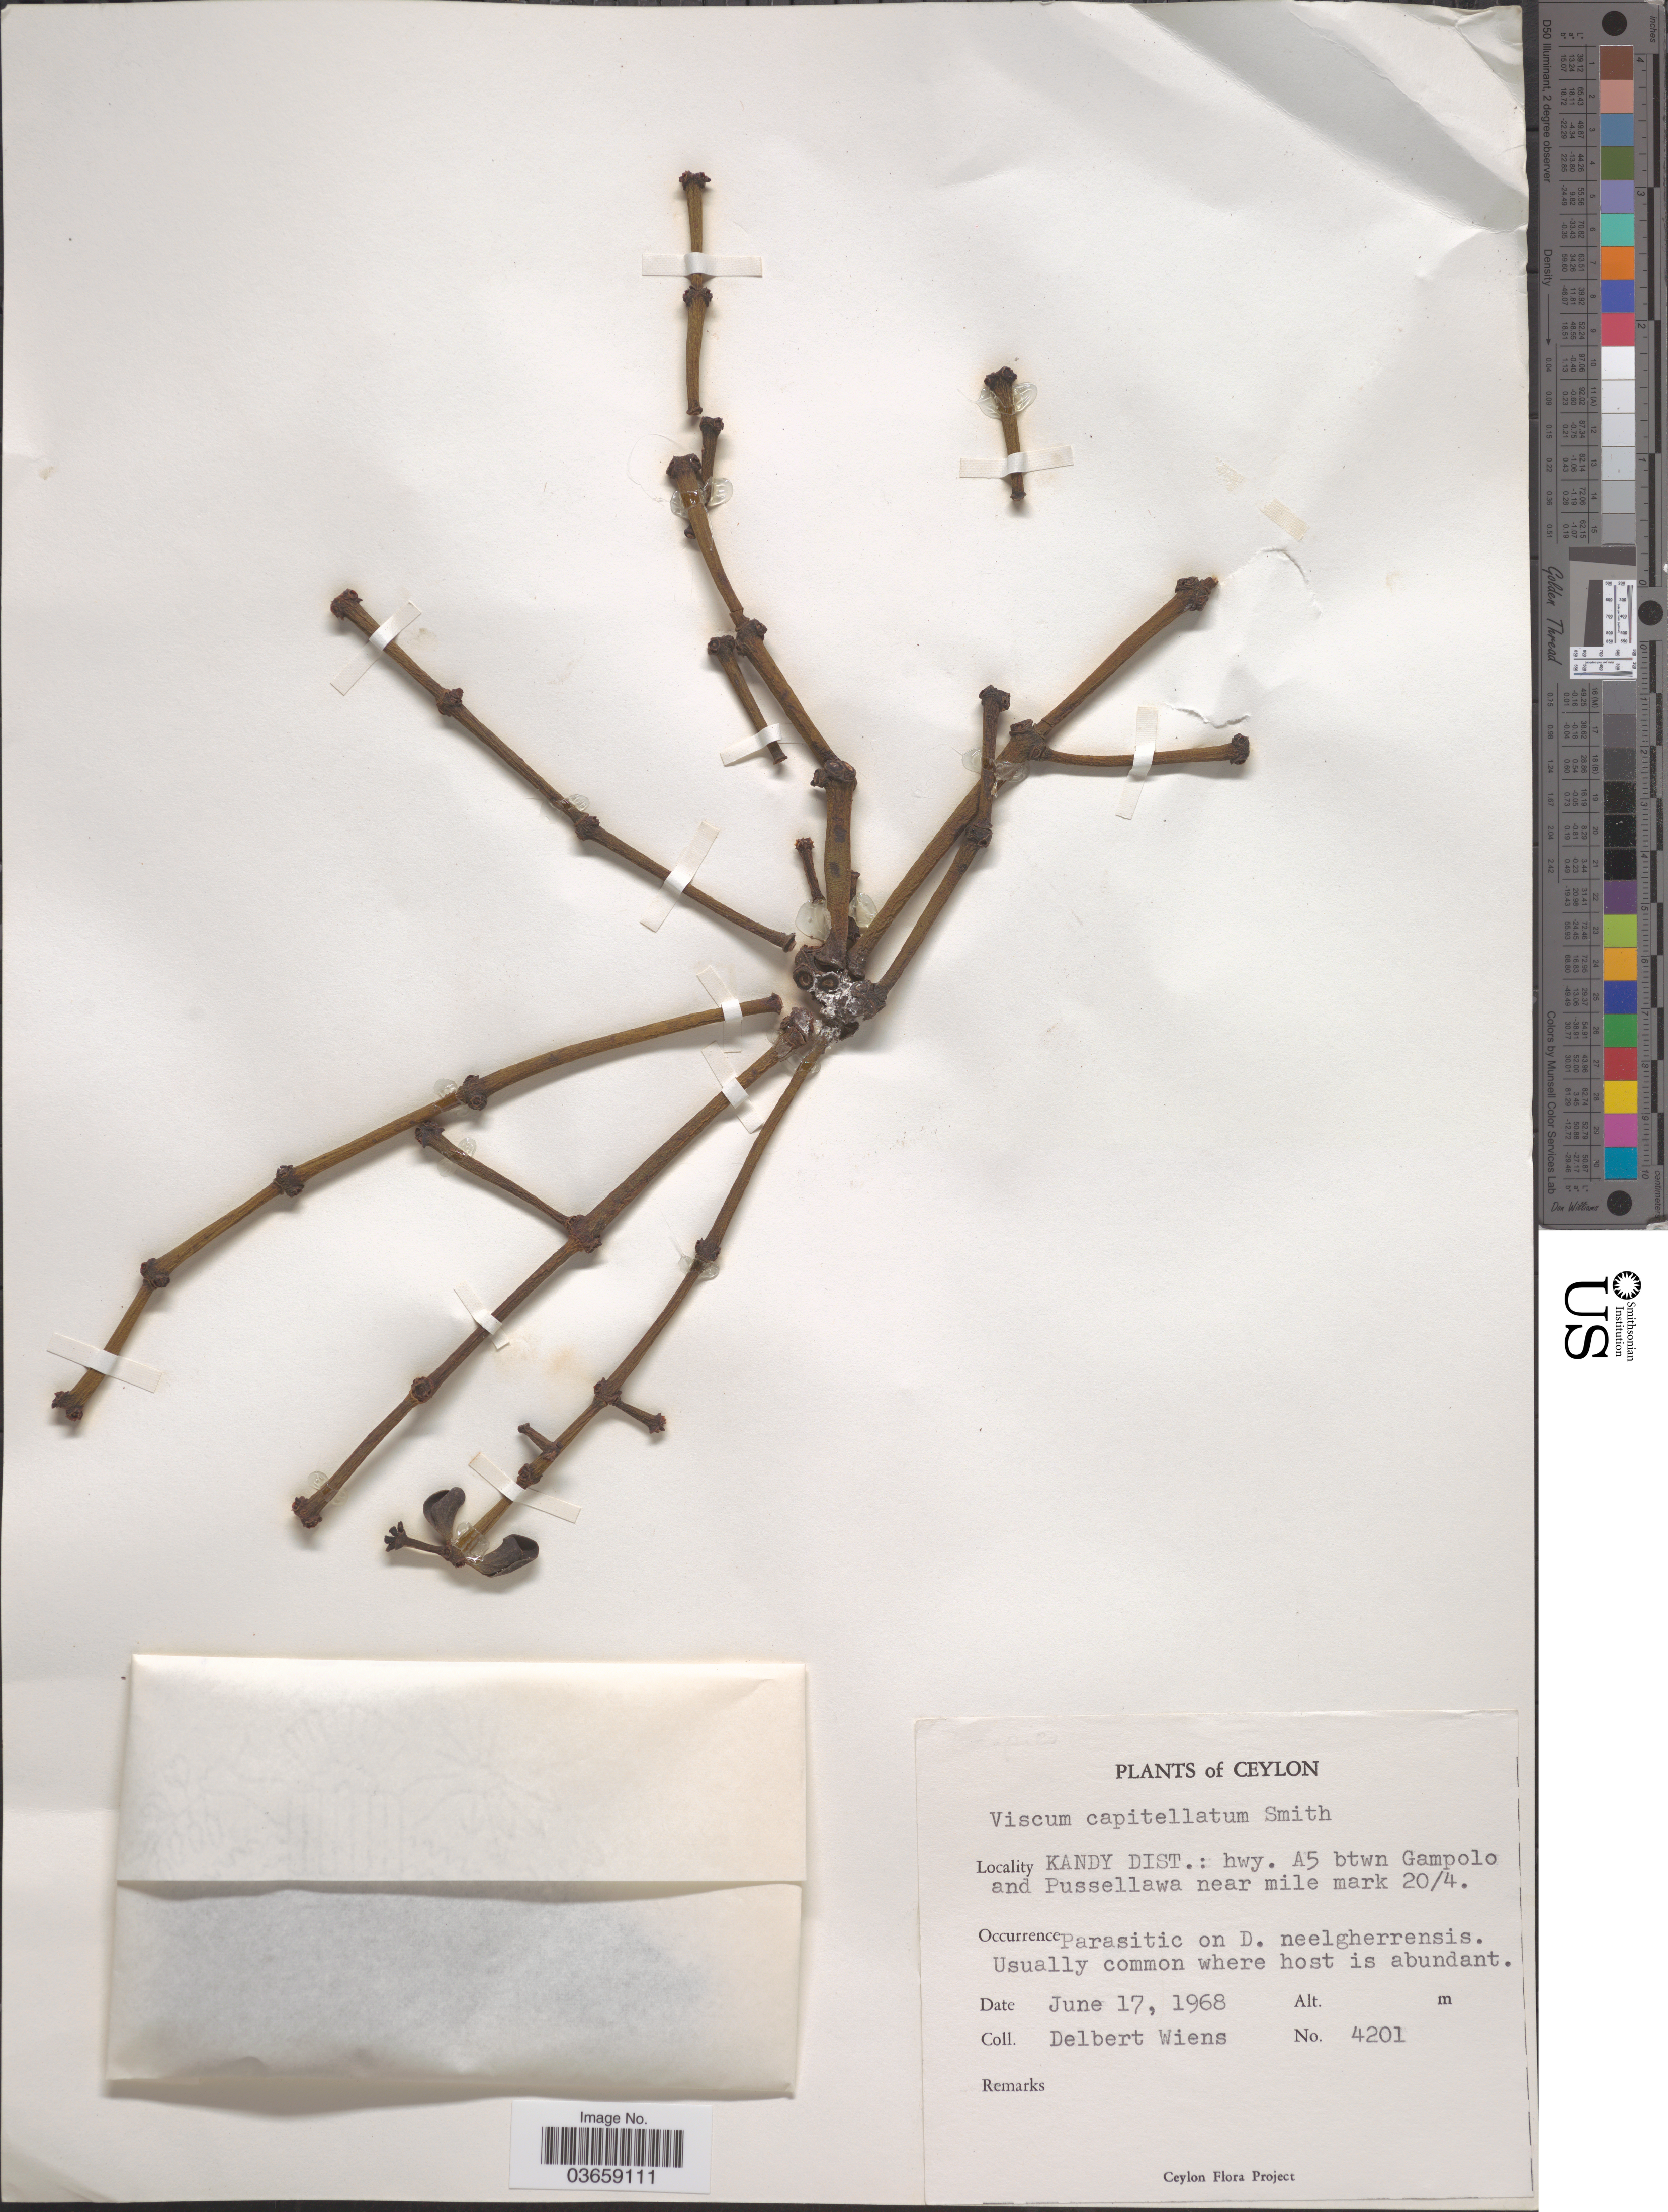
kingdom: Plantae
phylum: Tracheophyta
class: Magnoliopsida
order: Santalales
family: Viscaceae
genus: Viscum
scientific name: Viscum capitellatum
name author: Sm.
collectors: D. Wiens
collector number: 4201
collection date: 1968-06-17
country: Sri Lanka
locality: Ceylon. Kandy Dist.: hwy. A5 btwn Gampolo and Pussellawa near mile mark 20/4.